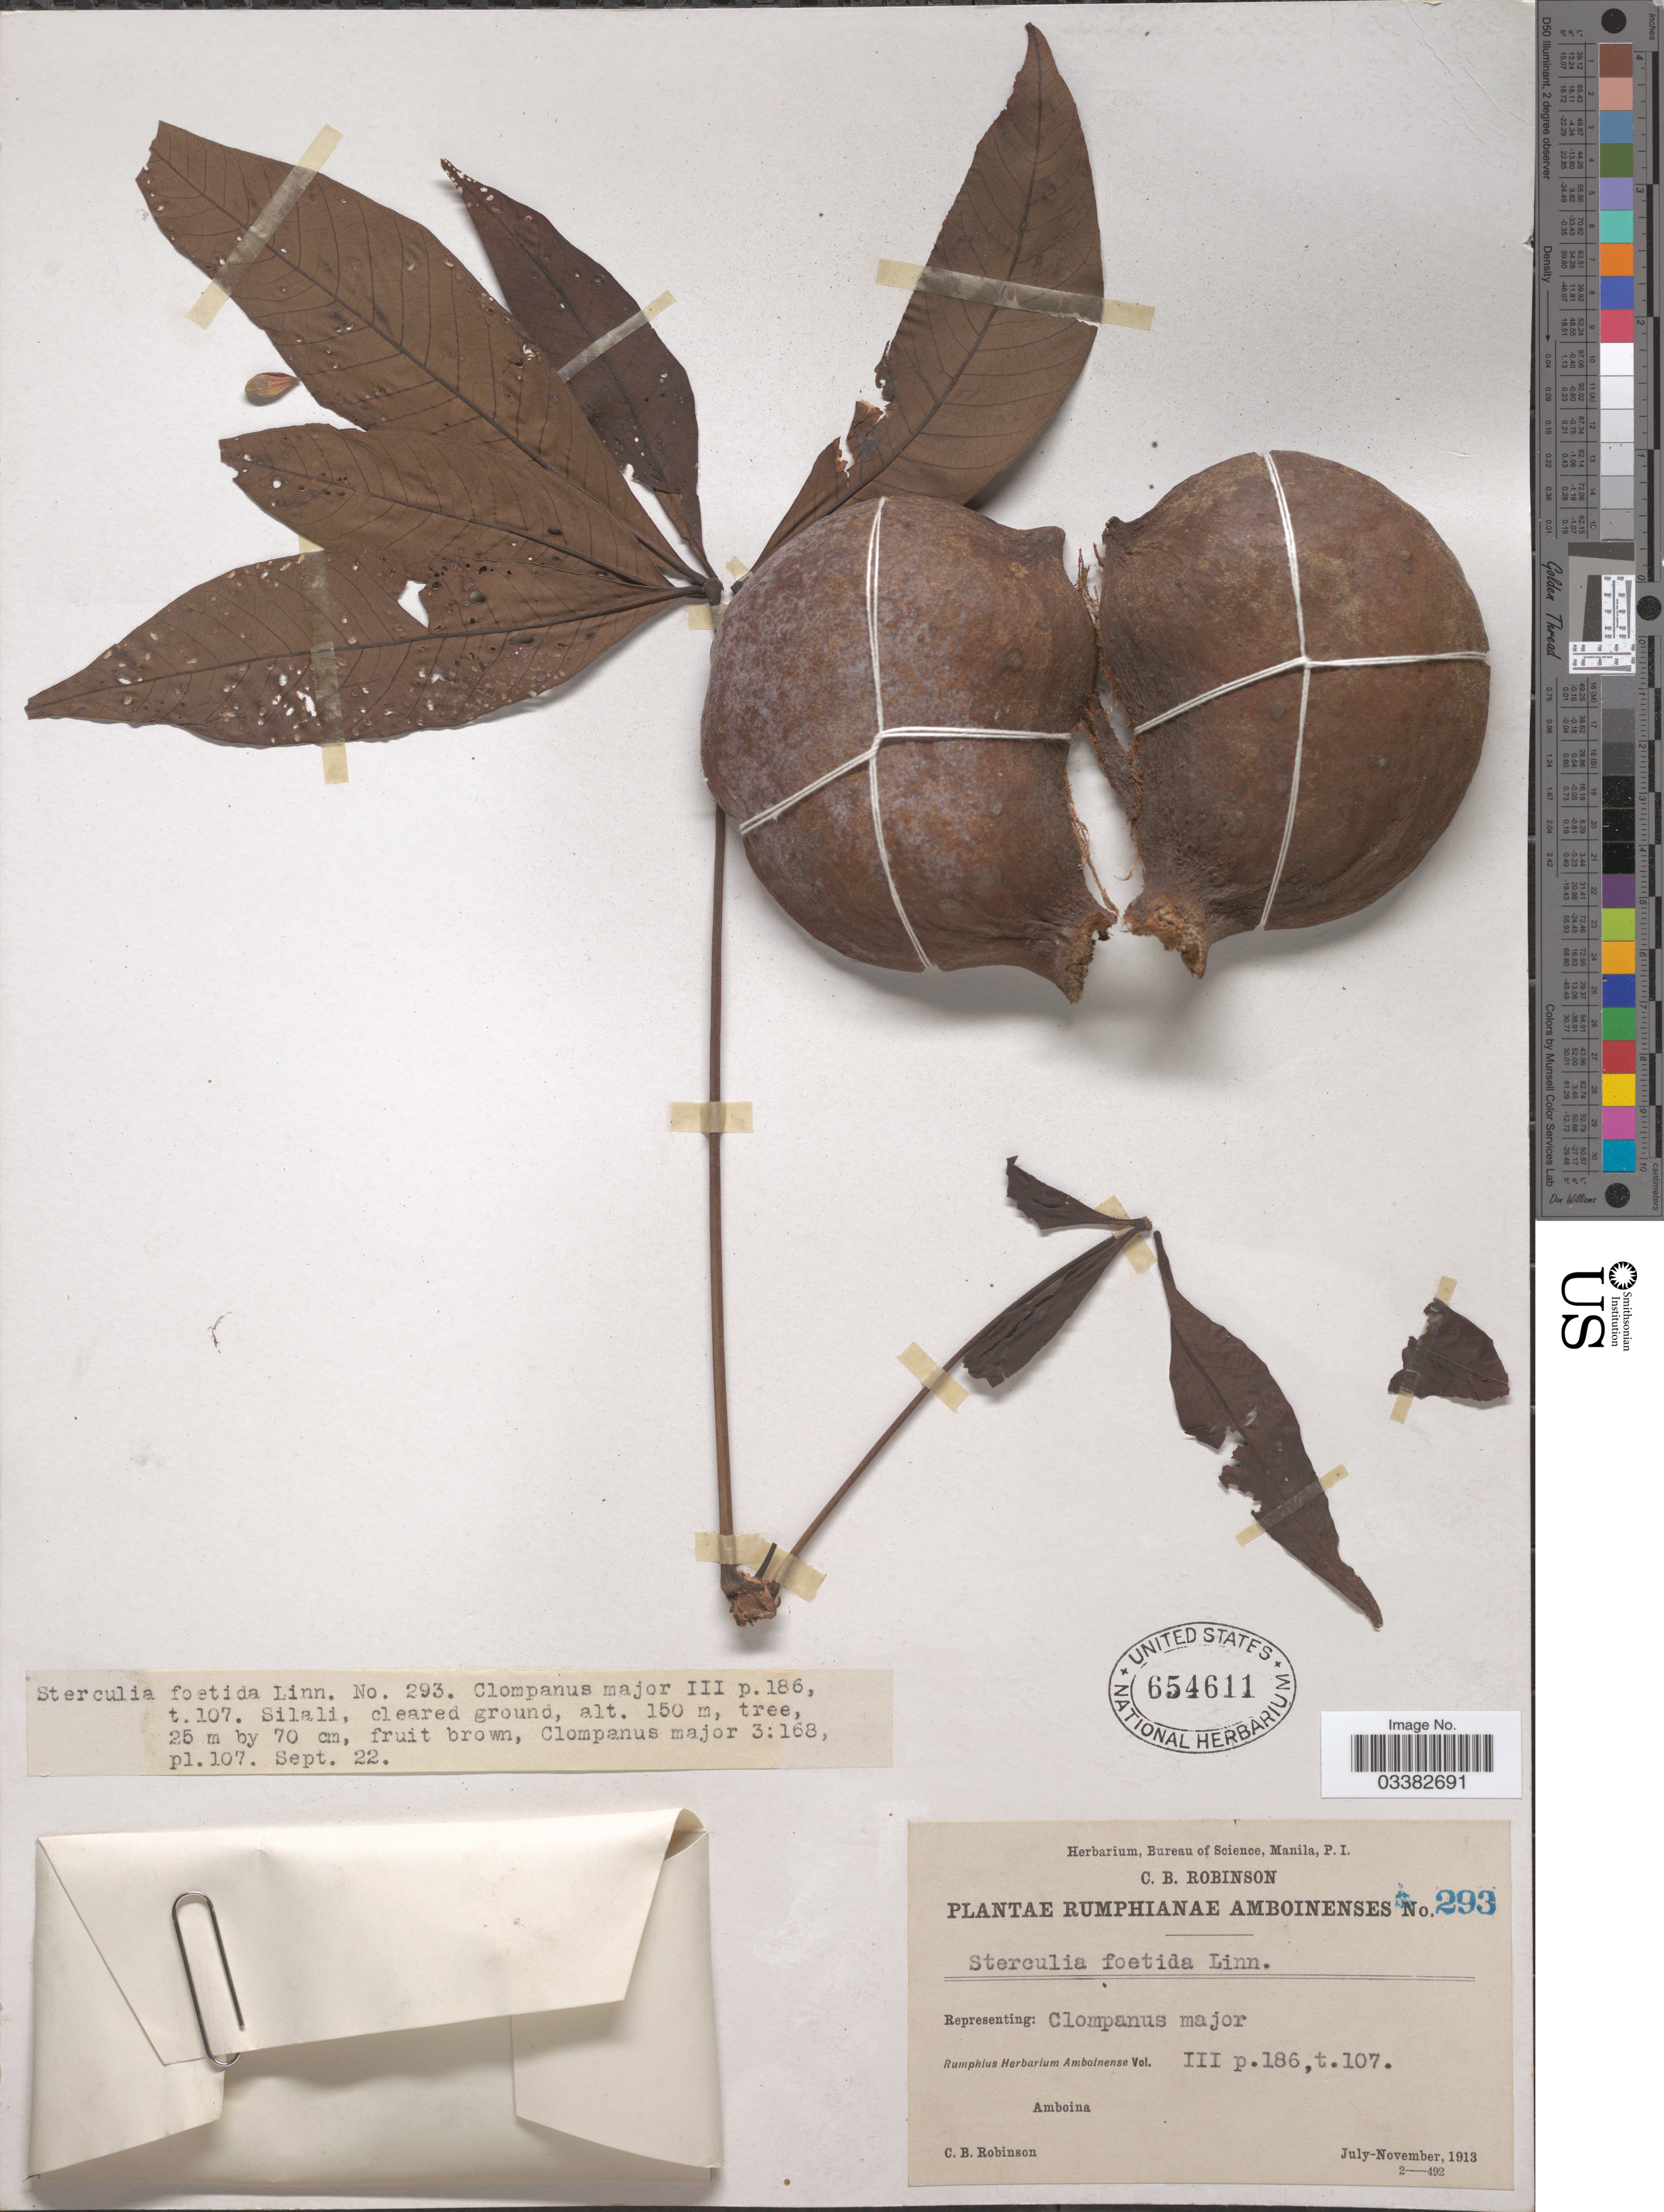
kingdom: Plantae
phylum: Tracheophyta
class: Magnoliopsida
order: Malvales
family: Malvaceae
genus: Sterculia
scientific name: Sterculia foetida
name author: L.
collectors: C. Robinson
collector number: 293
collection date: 1913-09-22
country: Indonesia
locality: Amboina. Silali.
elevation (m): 150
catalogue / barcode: US 654611